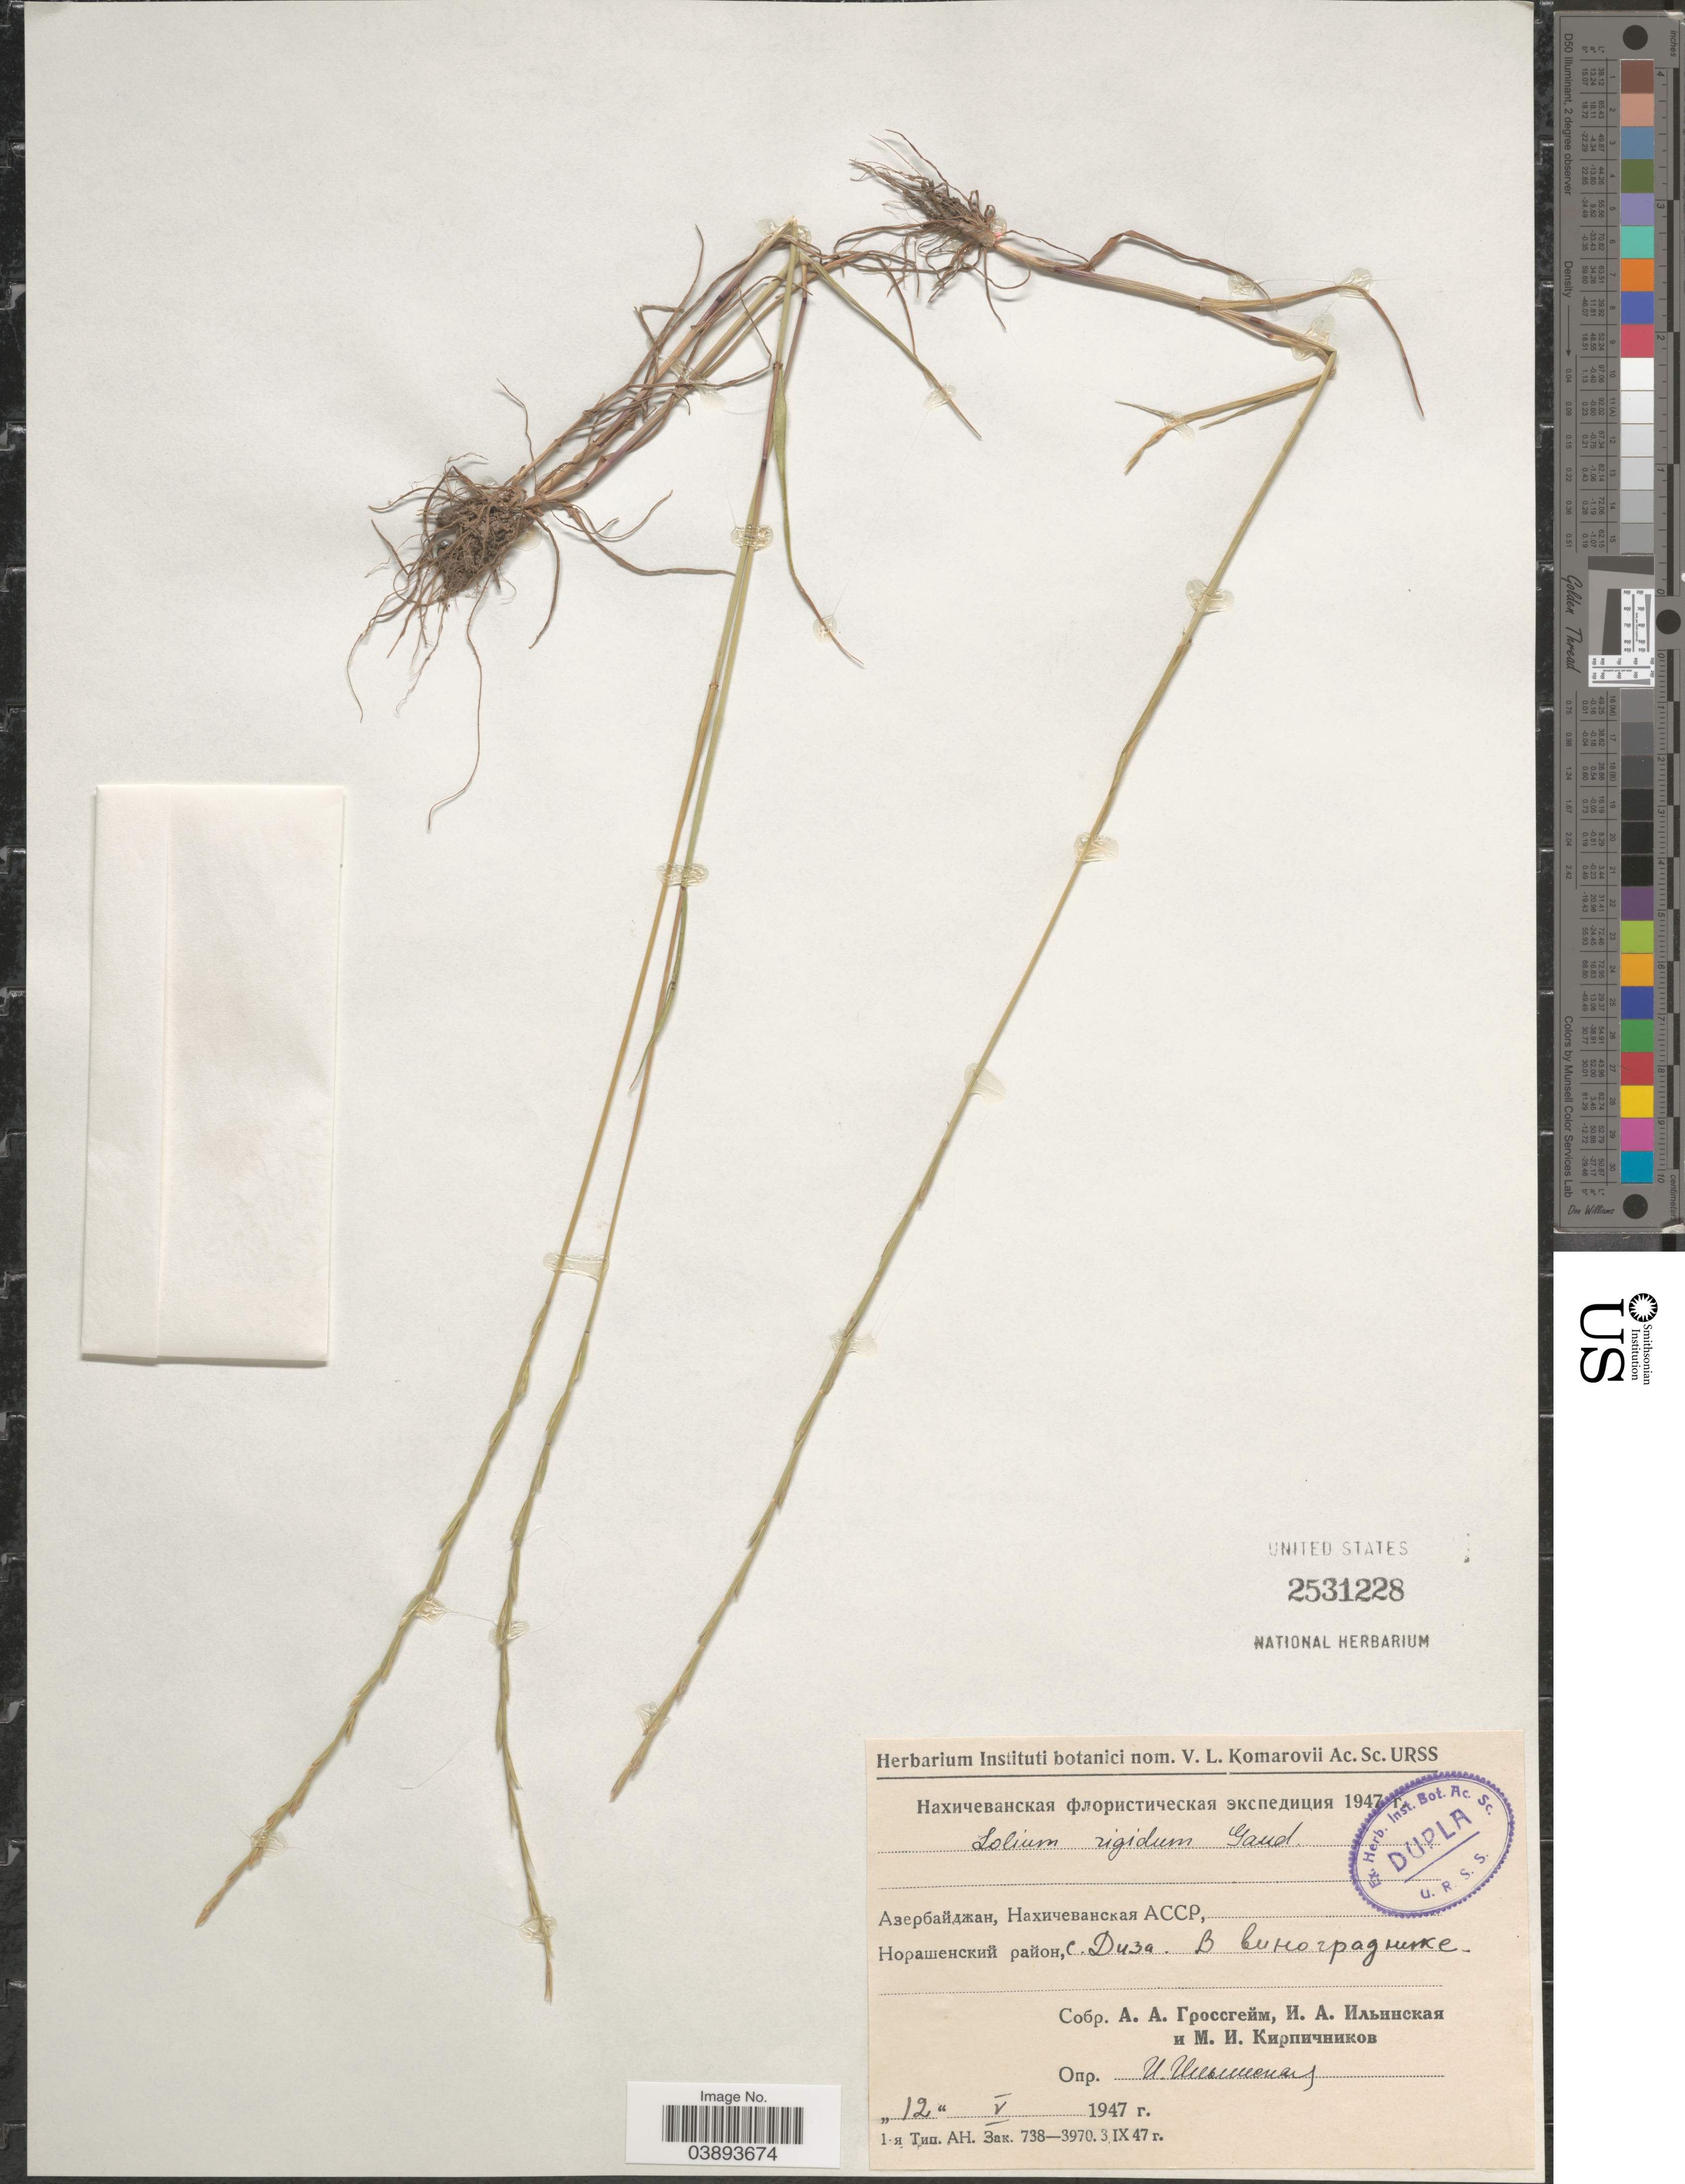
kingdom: Plantae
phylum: Tracheophyta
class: Liliopsida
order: Poales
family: Poaceae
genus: Lolium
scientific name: Lolium rigidum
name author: Gaudin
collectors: A. Grossgeim, I. Ilinskaya & M. Kirpichnikov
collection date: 1947-05-12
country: Azerbaijan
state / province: Nakhchivan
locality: District Norashen, village Diza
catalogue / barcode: US 2531228